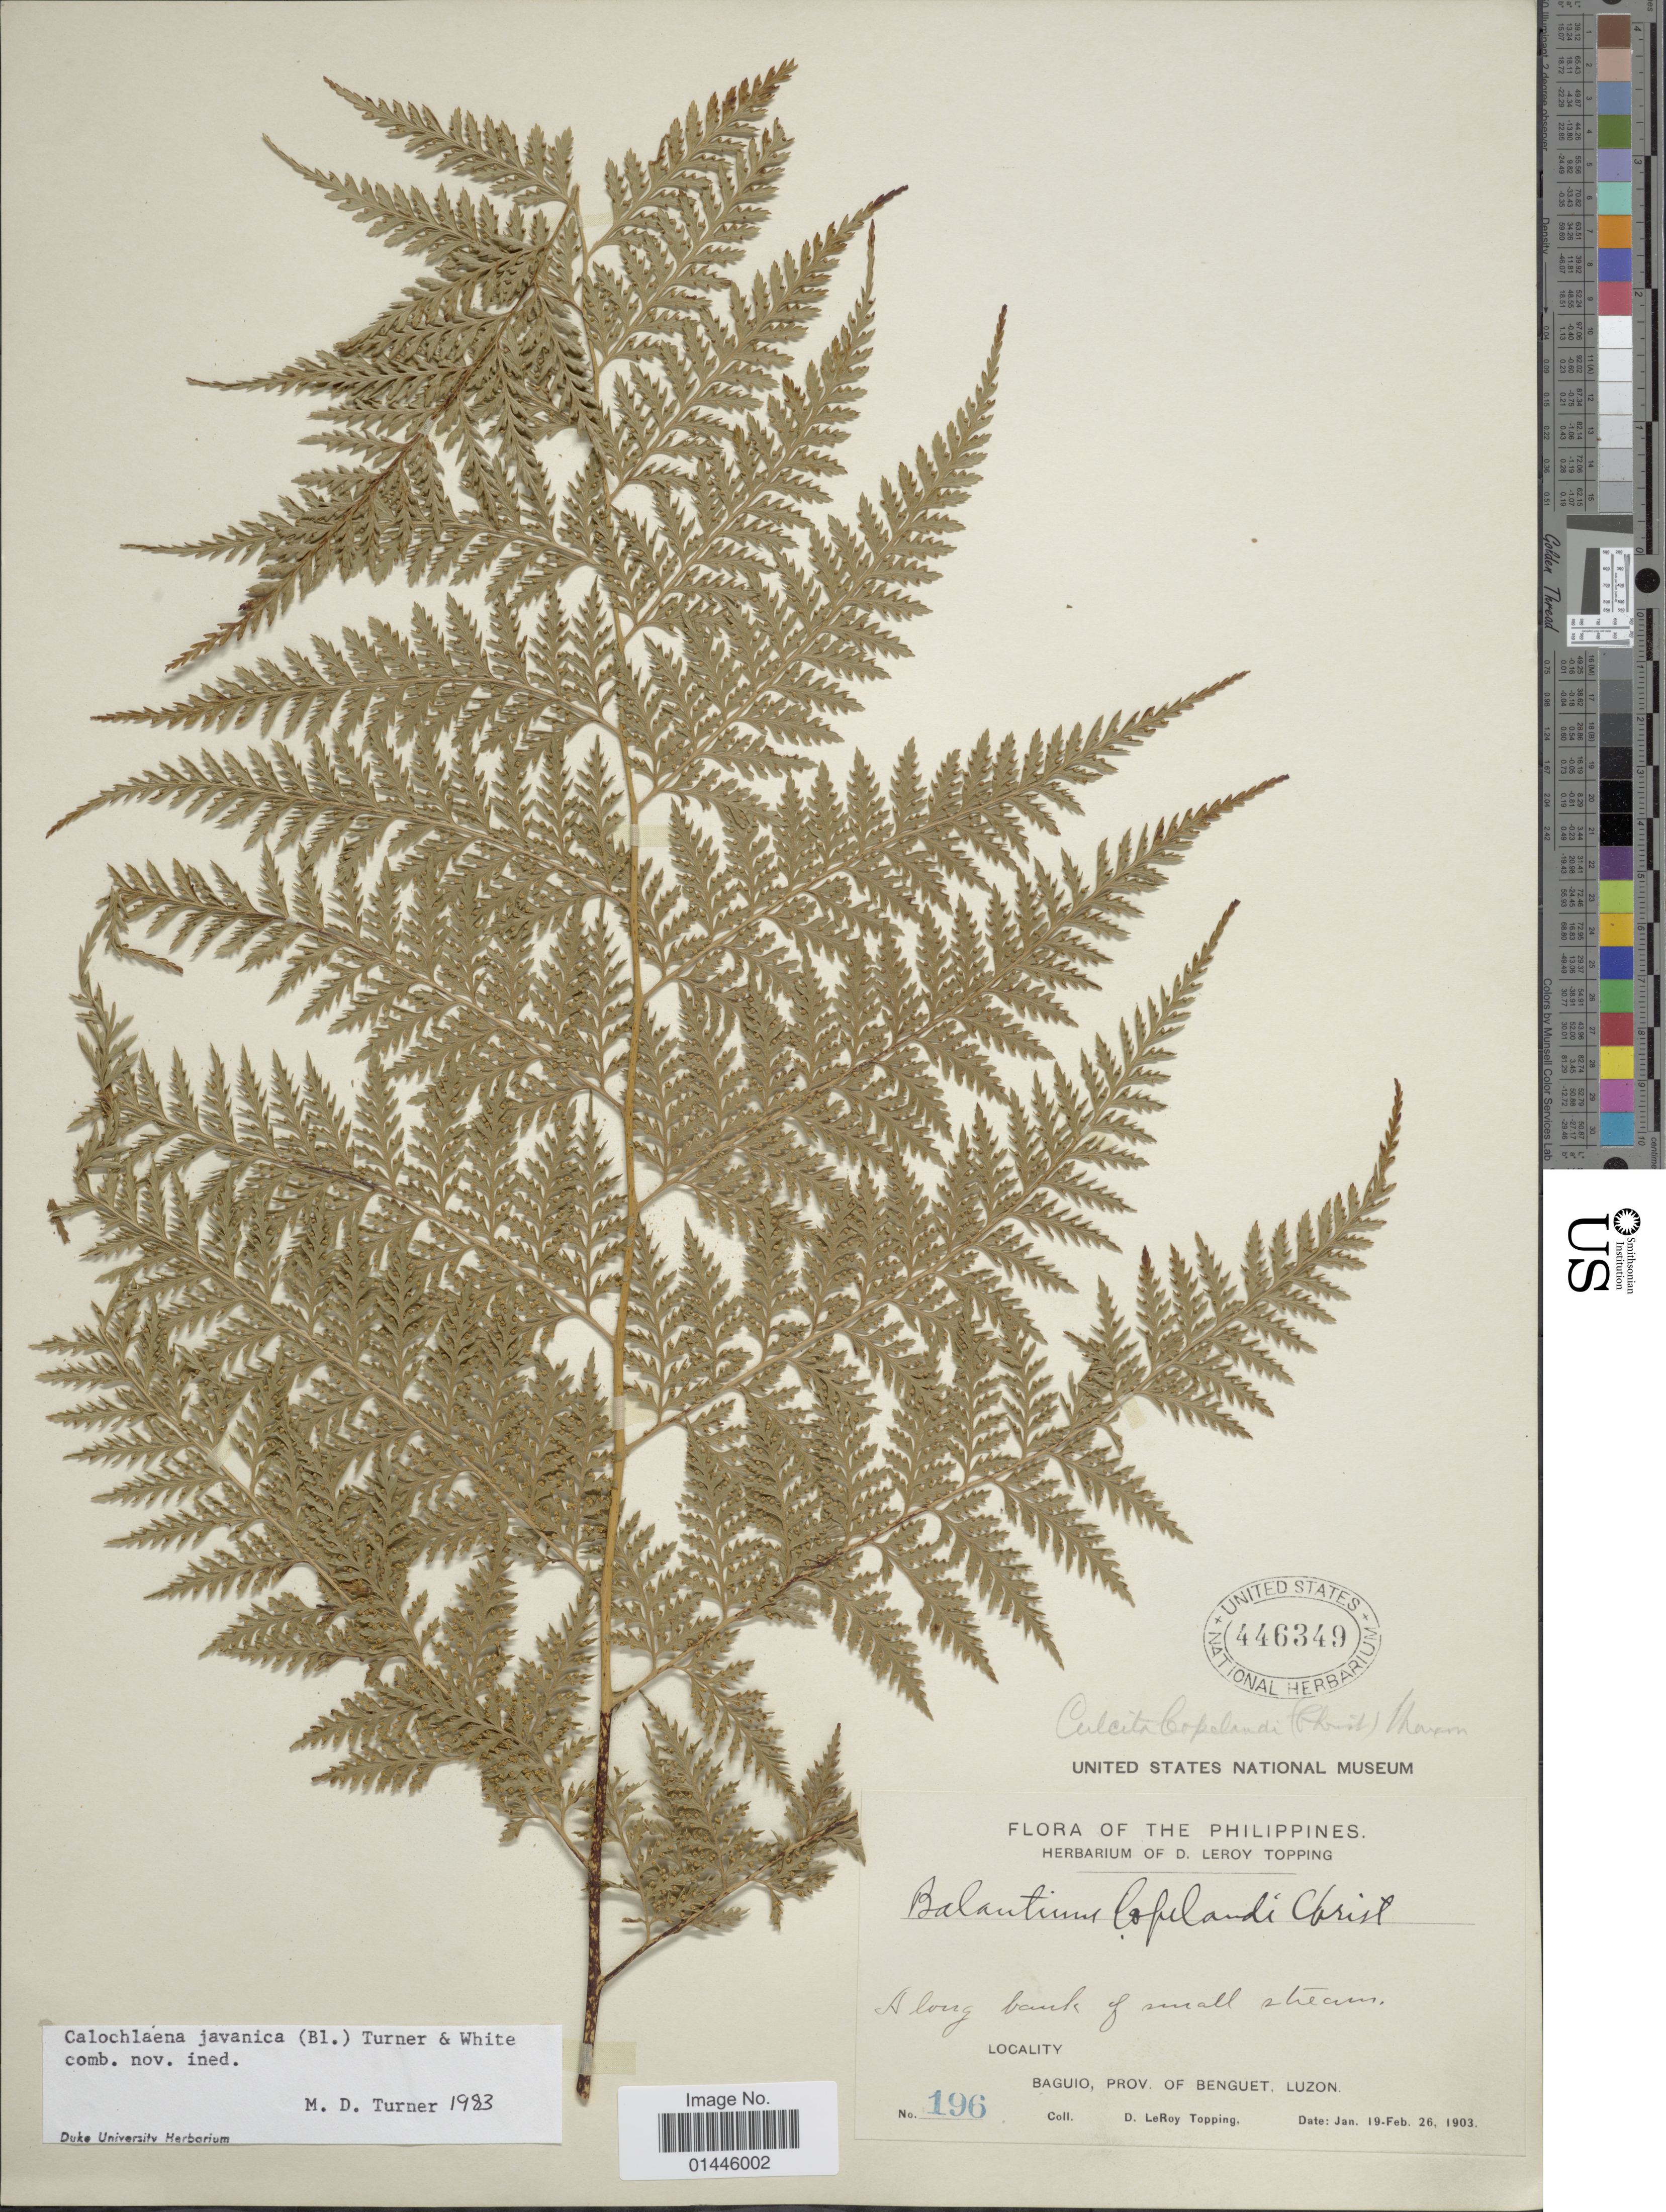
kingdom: Plantae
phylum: Tracheophyta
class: Polypodiopsida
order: Cyatheales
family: Dicksoniaceae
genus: Calochlaena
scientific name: Calochlaena javanica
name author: (Blume) M.D. Turner & R.A. White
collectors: D. L. Topping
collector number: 196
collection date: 1903-01-19/1903-02-26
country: Philippines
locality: Along bank of small stream, Baguio, Prov. of Benguet, Luzon.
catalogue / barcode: US 446349